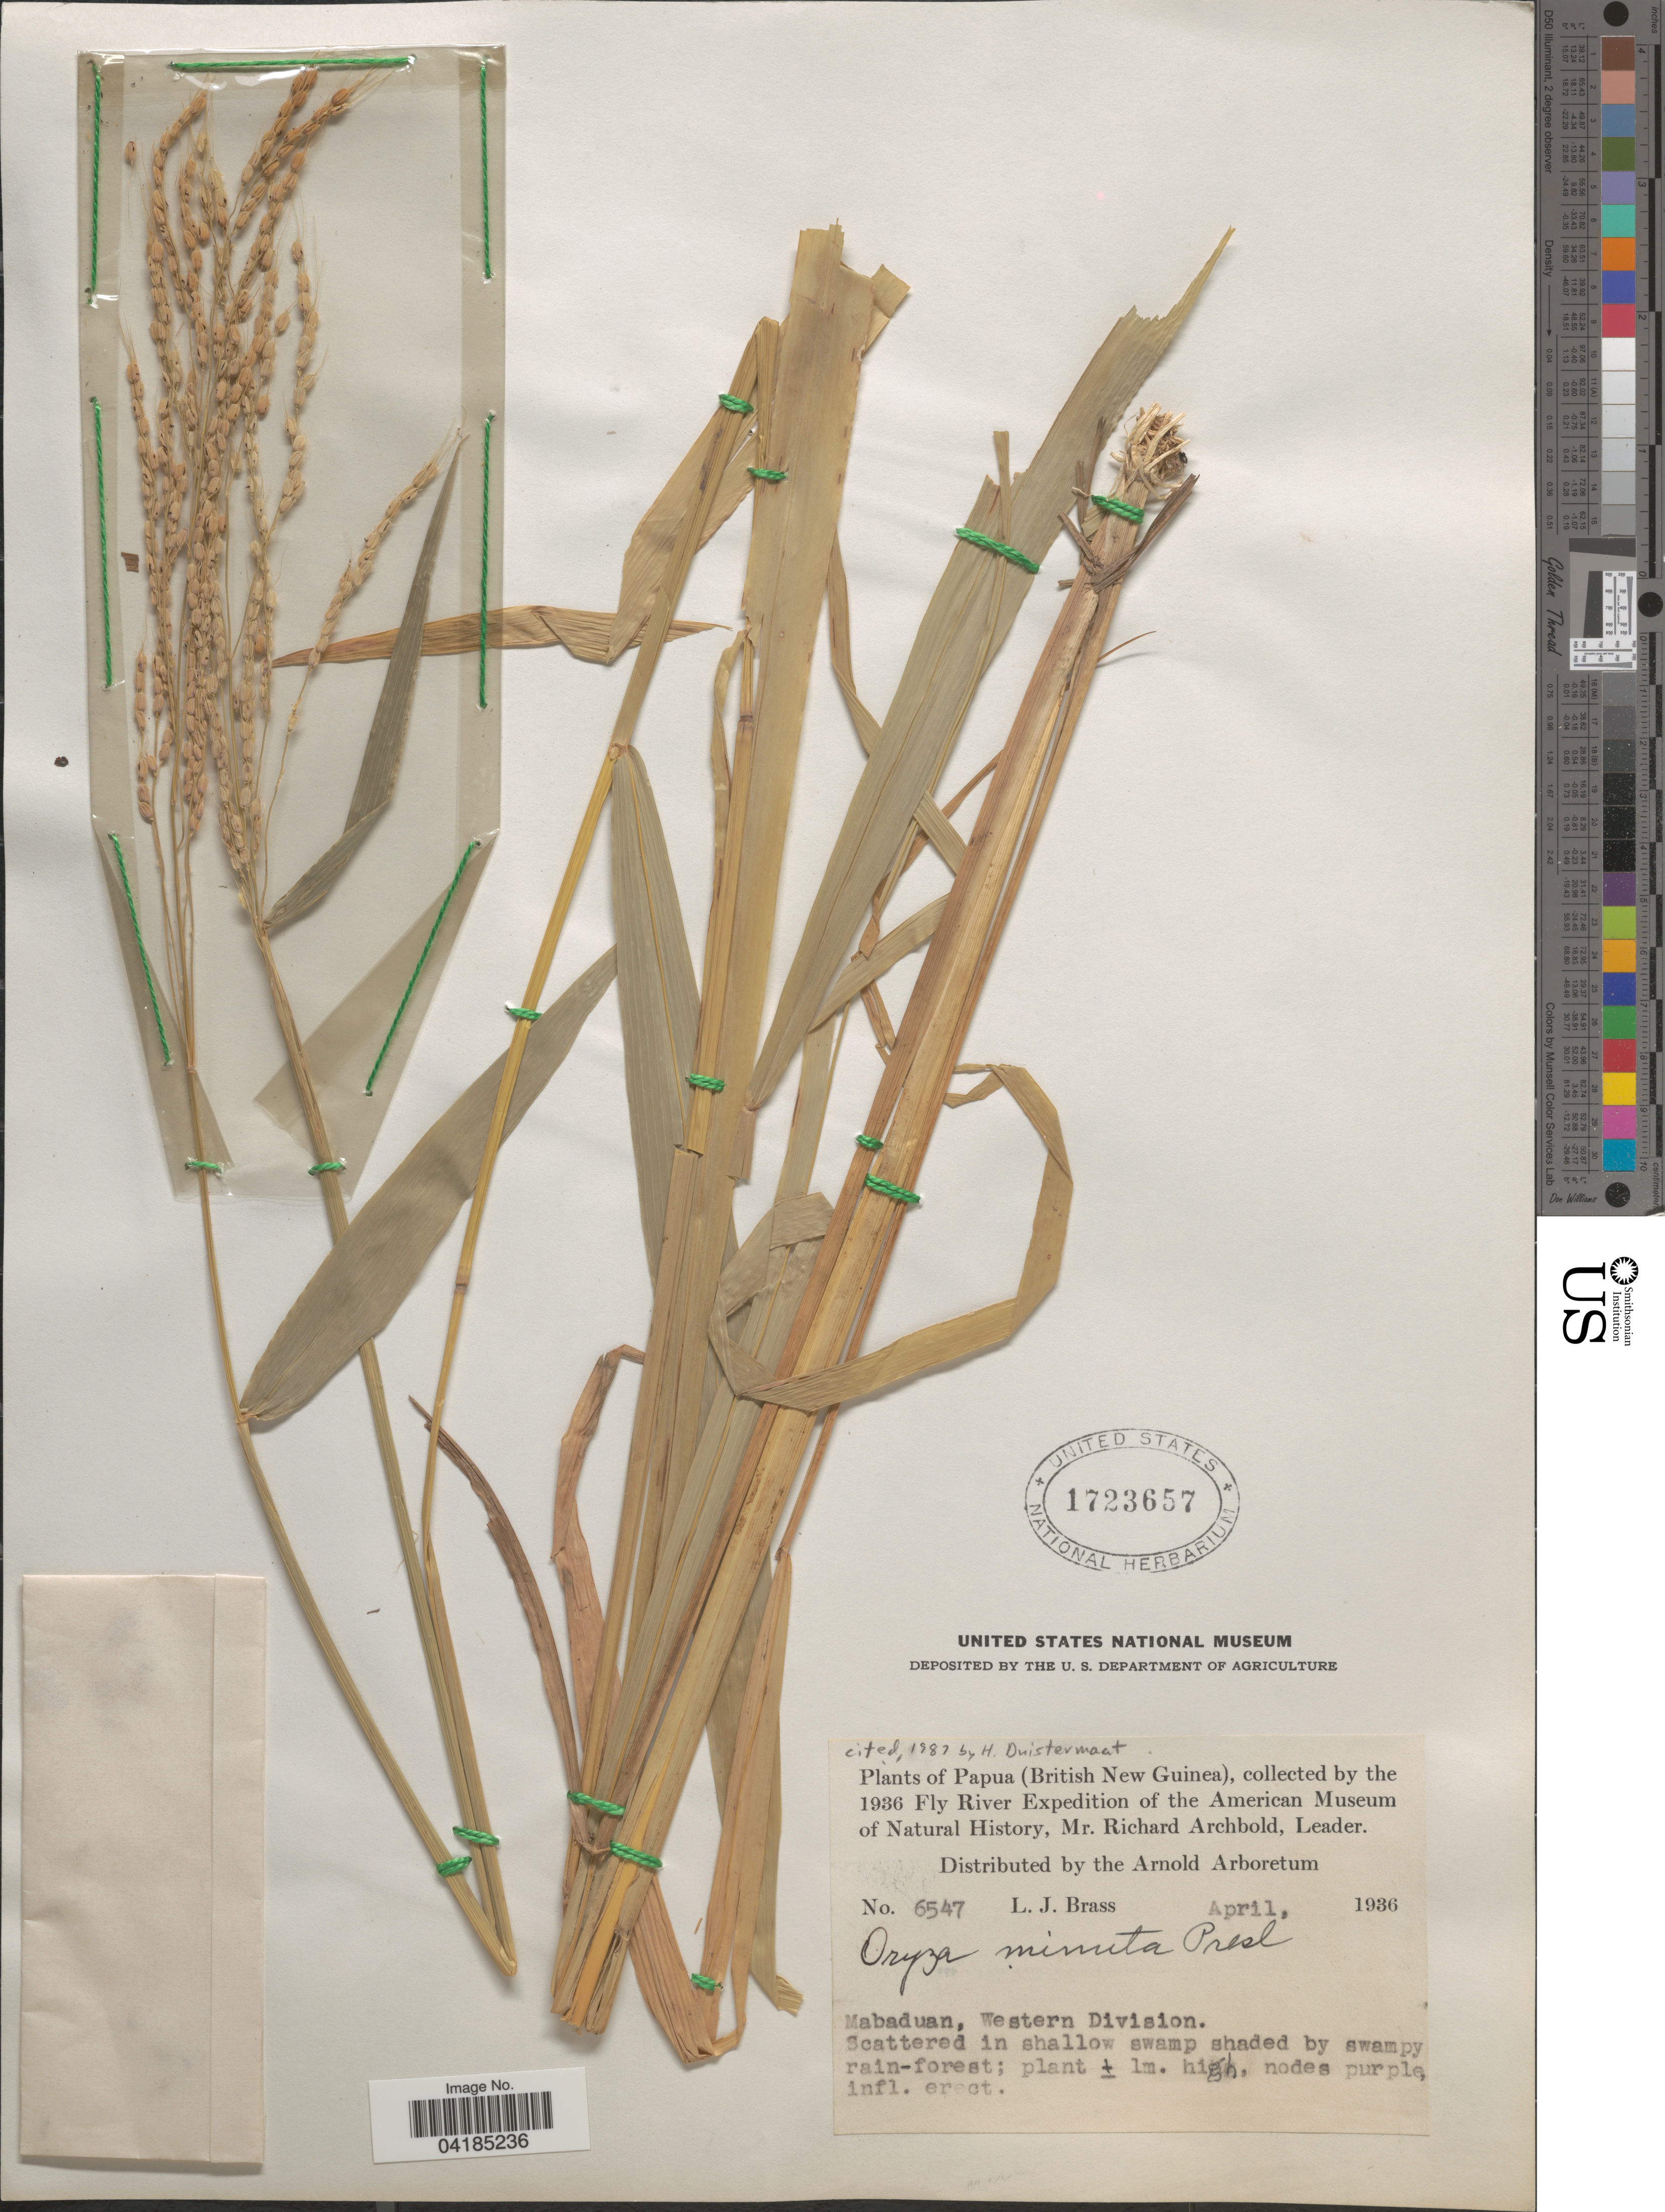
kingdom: Plantae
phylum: Tracheophyta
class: Liliopsida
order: Poales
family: Poaceae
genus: Oryza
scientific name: Oryza latifolia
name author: Desv.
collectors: L. J. Brass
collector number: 6547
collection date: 1936-04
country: Papua New Guinea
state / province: Manus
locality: Papua (British New Guinea). The 1936 Fly River Expedition of the American Museum of Natural History. Mabaduan, Western Division.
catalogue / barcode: US 1723657